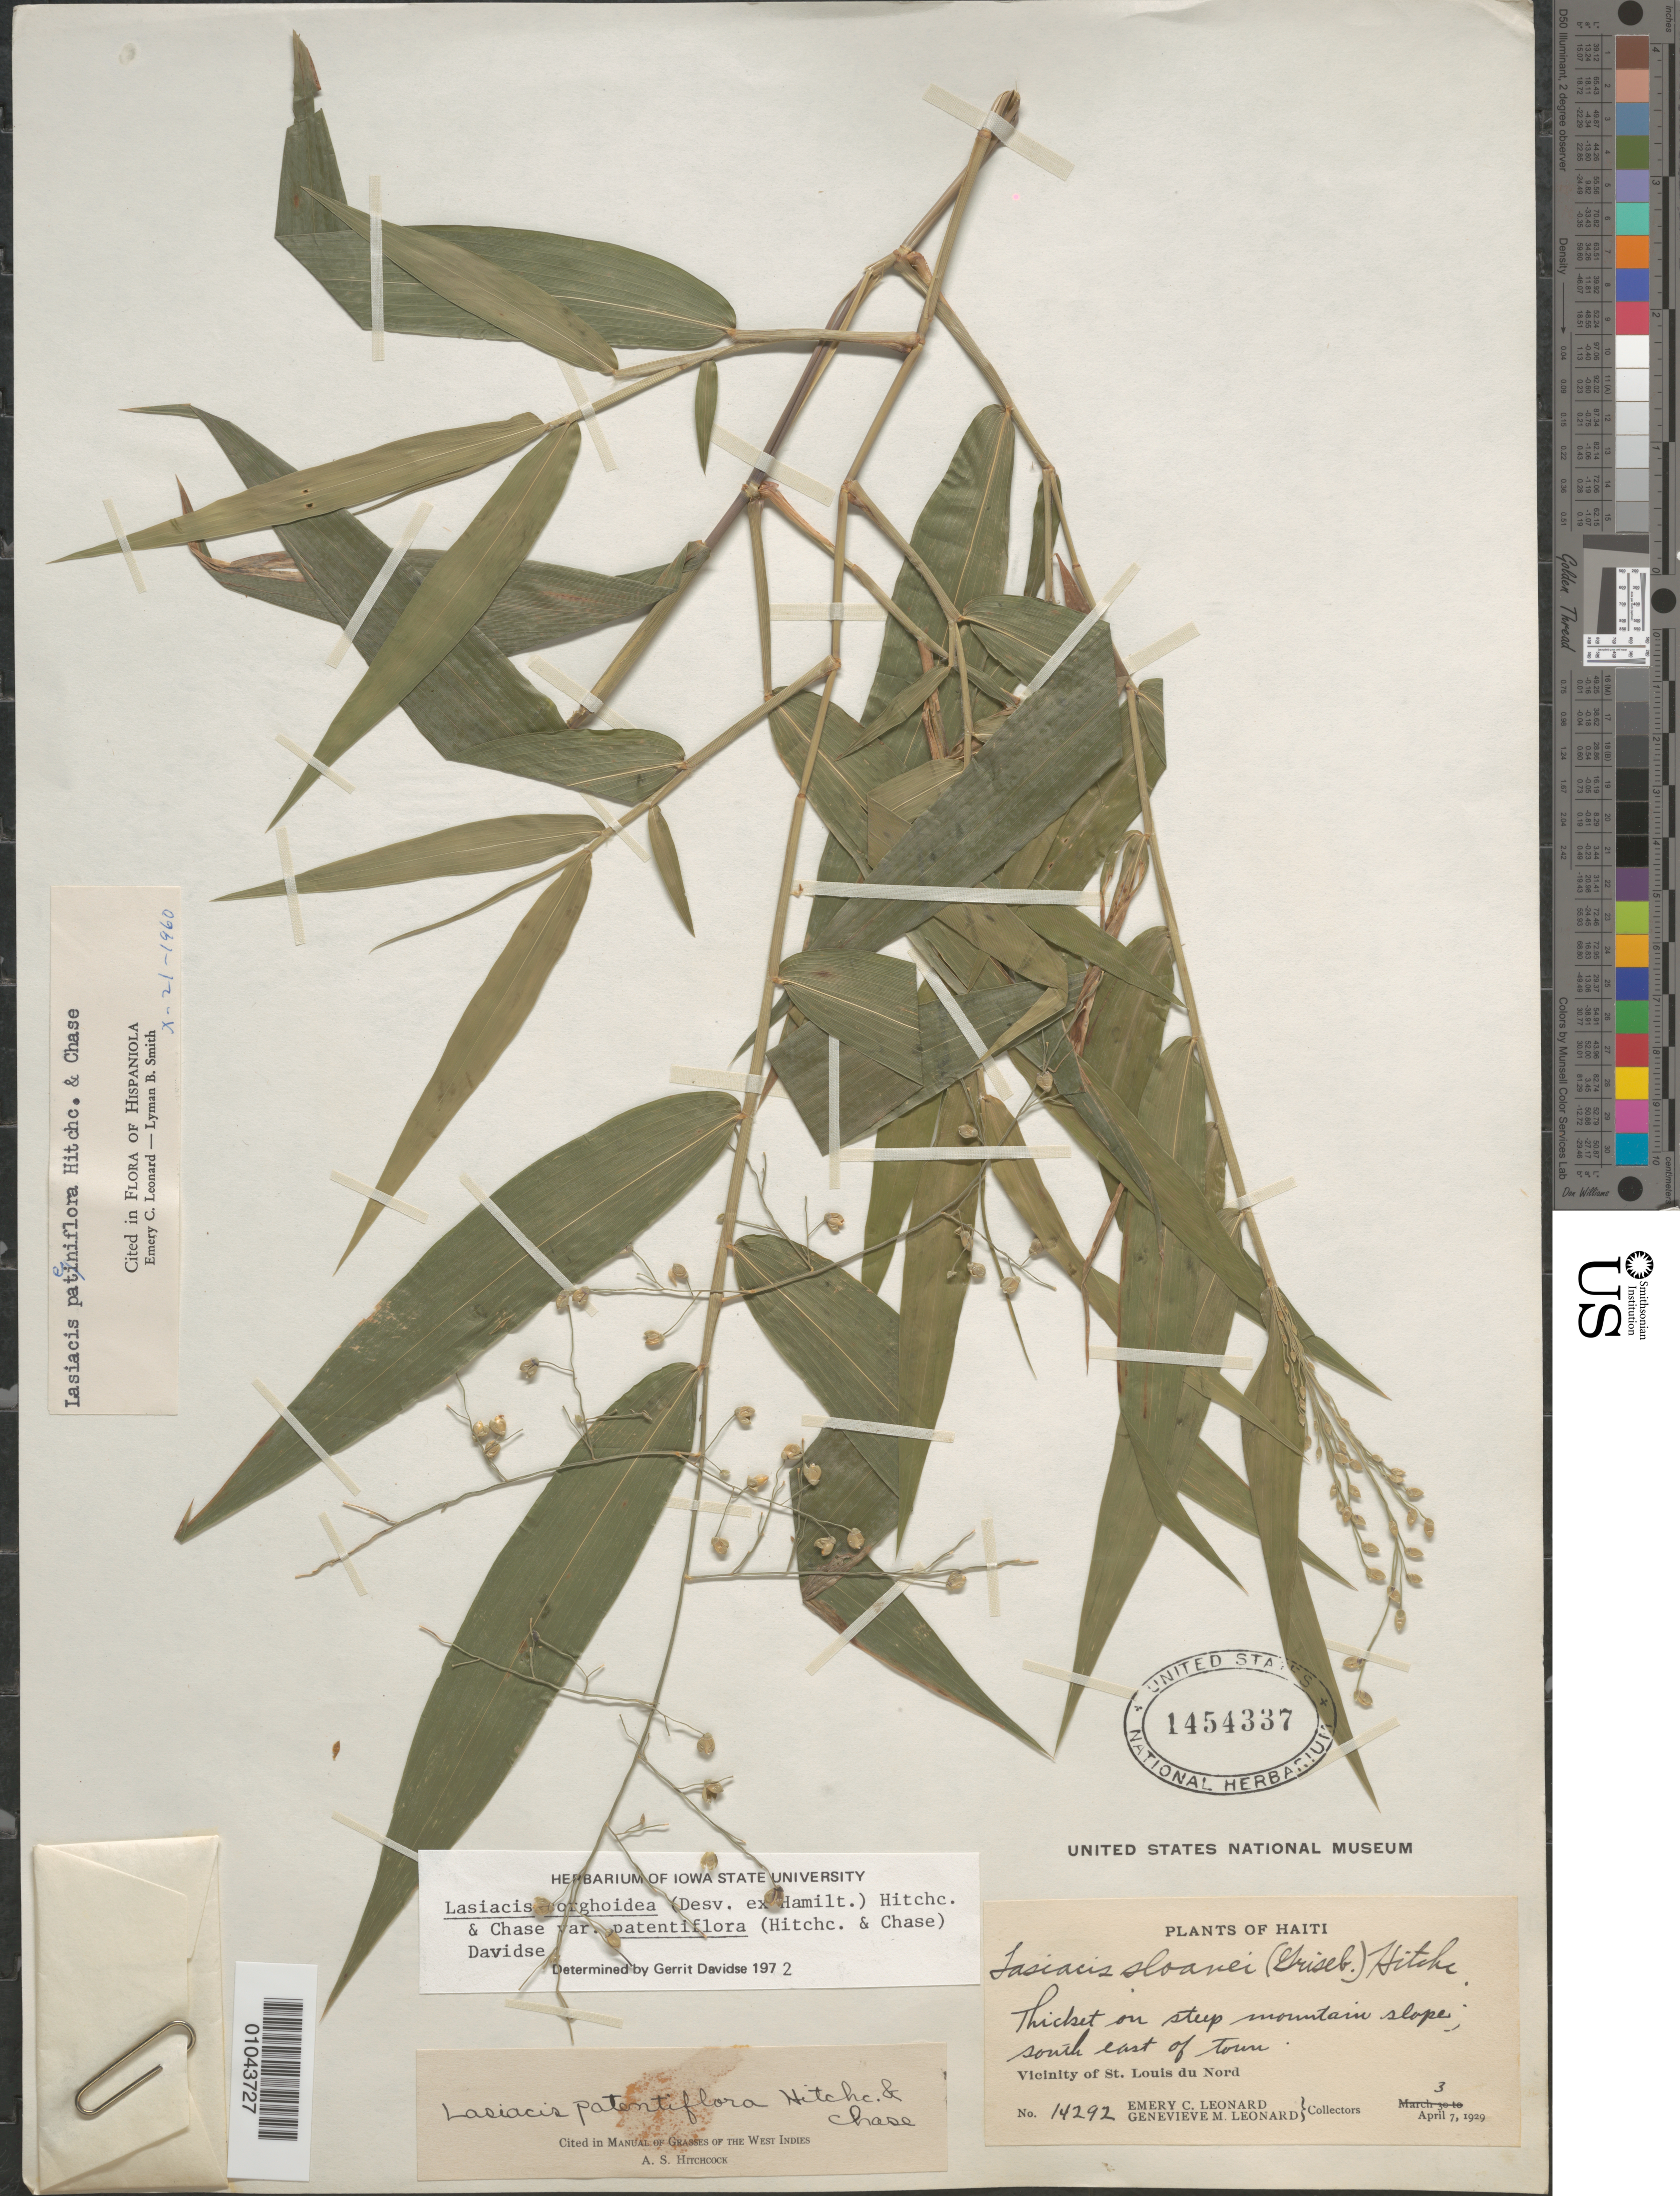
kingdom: Plantae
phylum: Tracheophyta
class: Liliopsida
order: Poales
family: Poaceae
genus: Lasiacis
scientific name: Lasiacis sorghoidea var. patentiflora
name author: (Hitchc. & Chase) Davidse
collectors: E. C. Leonard & G. M. Leonard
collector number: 14292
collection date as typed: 03 Apr 1929 or 07 Apr 1929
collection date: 1929-04-03 or 1929-04-07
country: Haiti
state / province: Nord-Óuest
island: Hispaniola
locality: Vicinity of St. Louis du Nord, Thicket on steep mountain slope; south east of town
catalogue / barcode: US 1454337